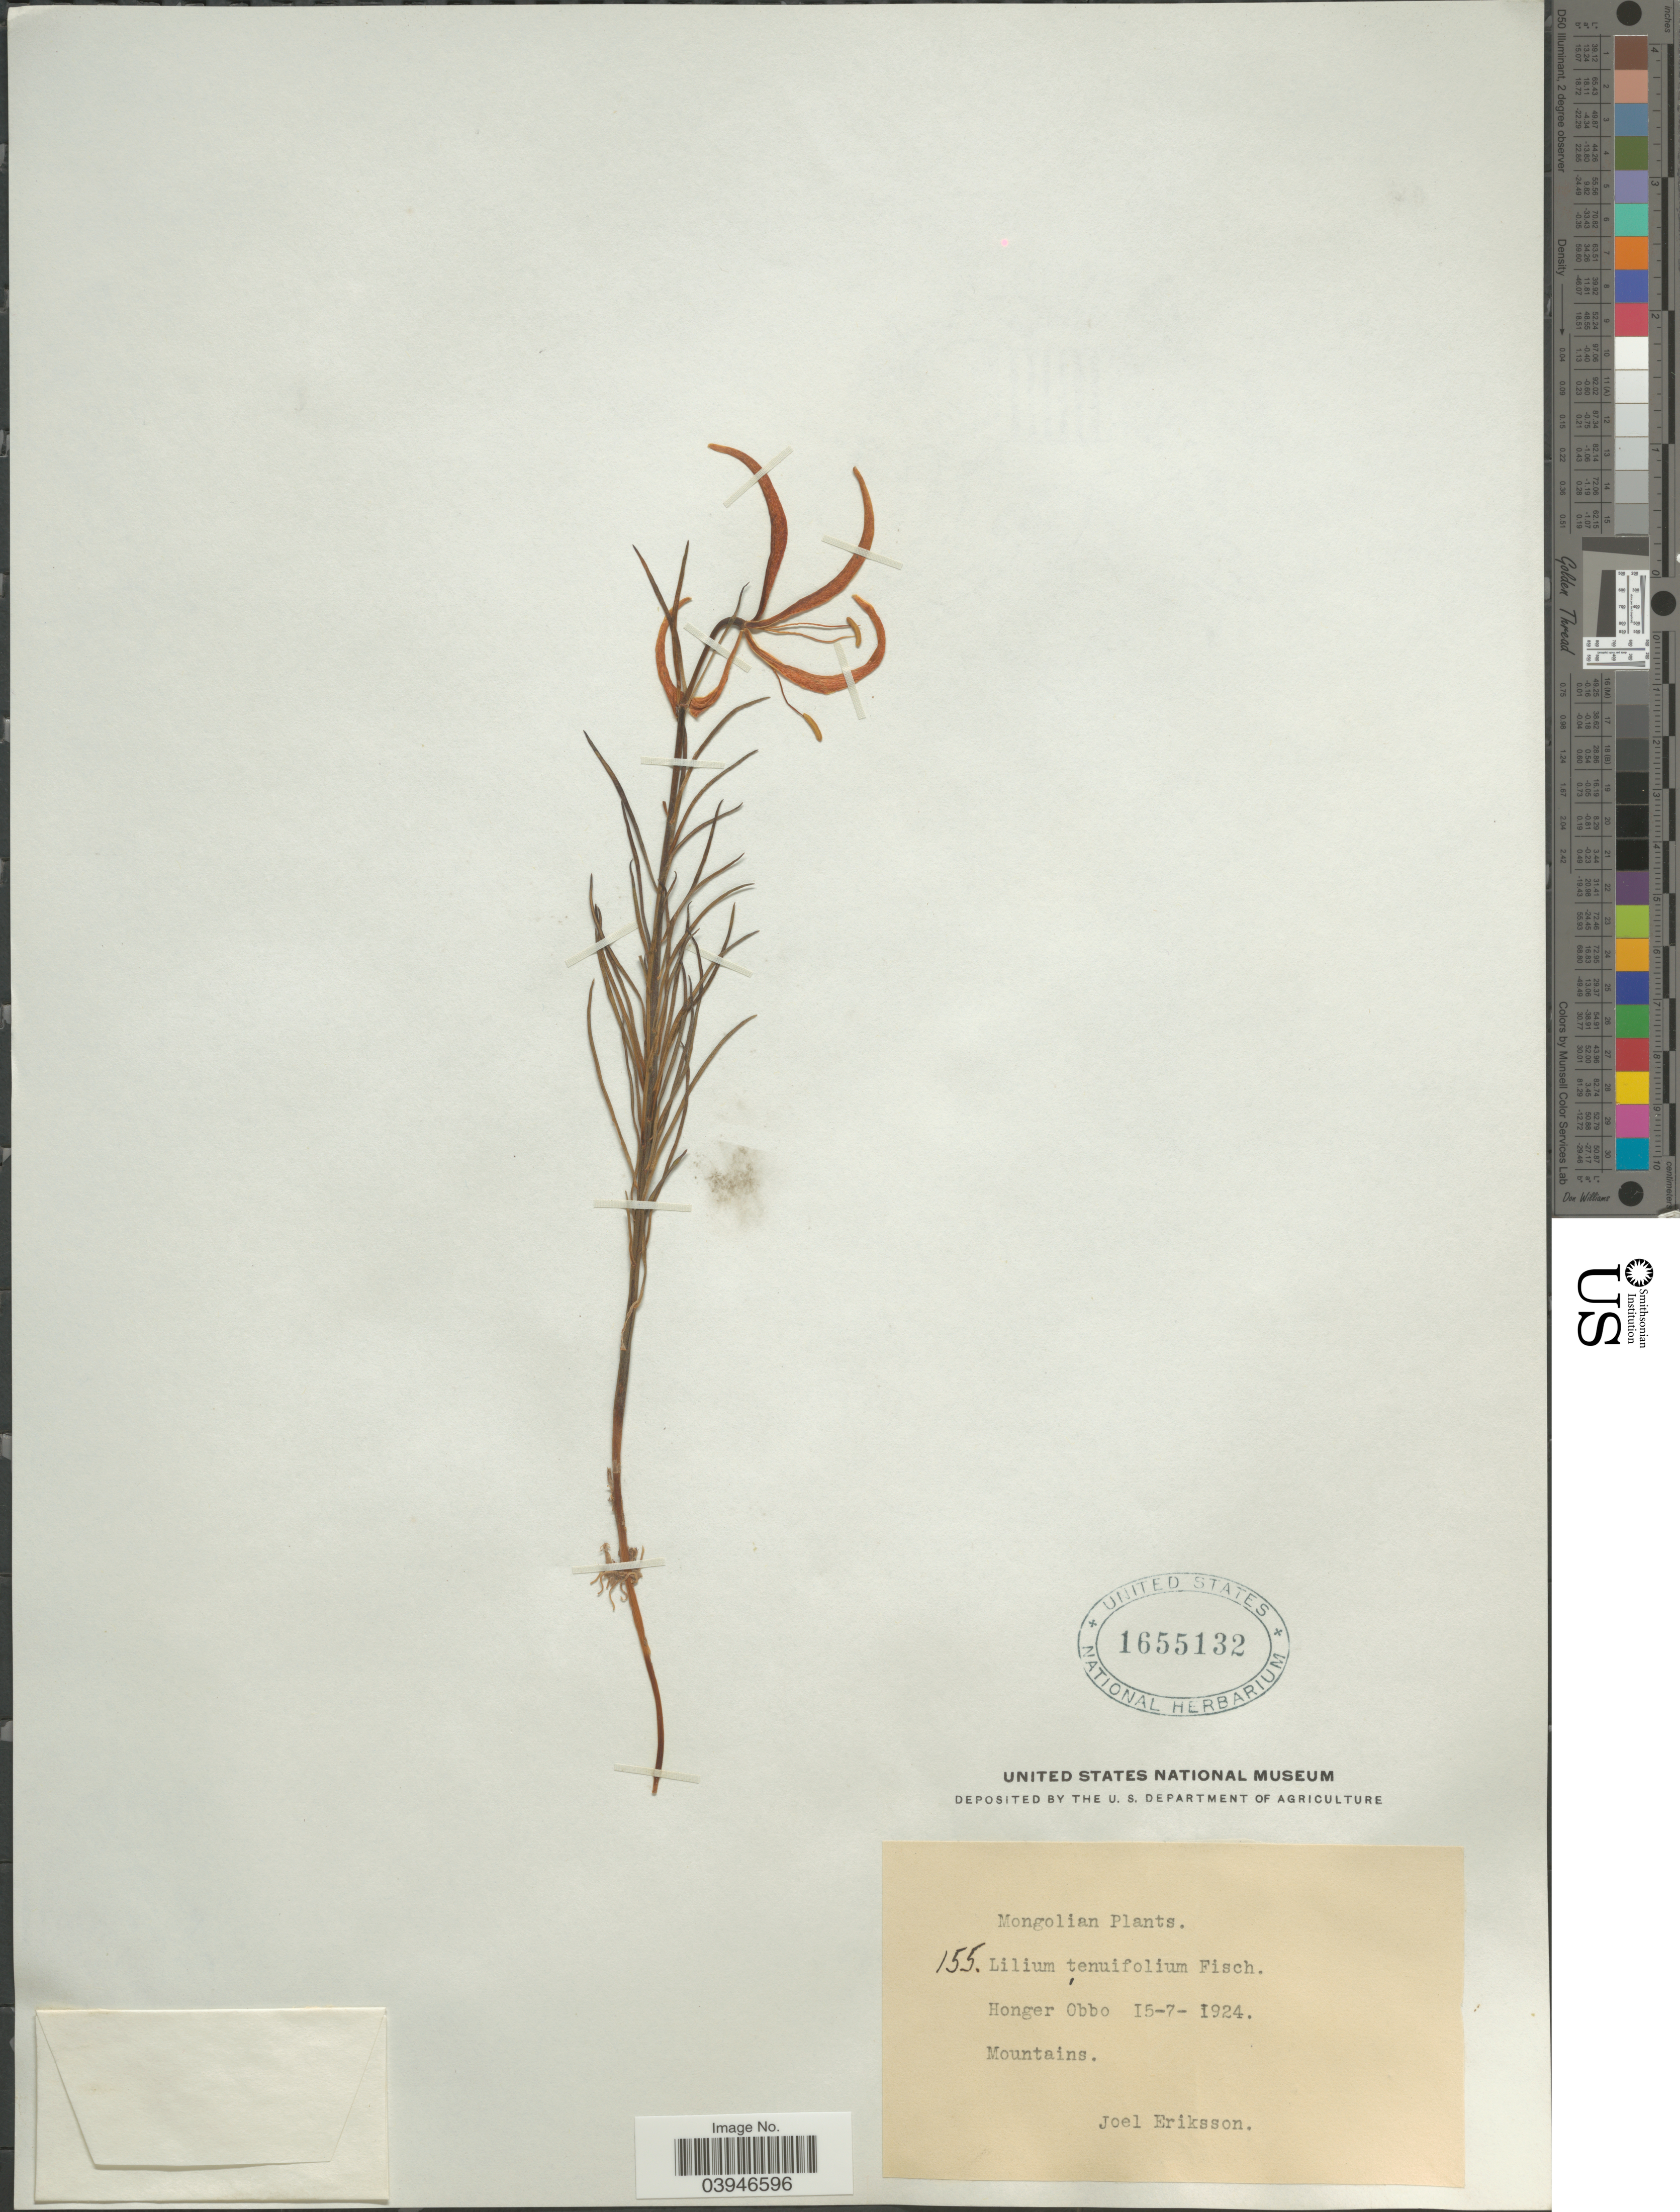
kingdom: Plantae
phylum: Tracheophyta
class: Liliopsida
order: Liliales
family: Liliaceae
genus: Lilium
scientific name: Lilium tenuifolium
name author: Fisch. ex Hook. f.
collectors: J. Eriksson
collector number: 155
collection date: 1924-07-15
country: Mongolia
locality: Honger Obbo. Mountains.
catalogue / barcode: US 1655132